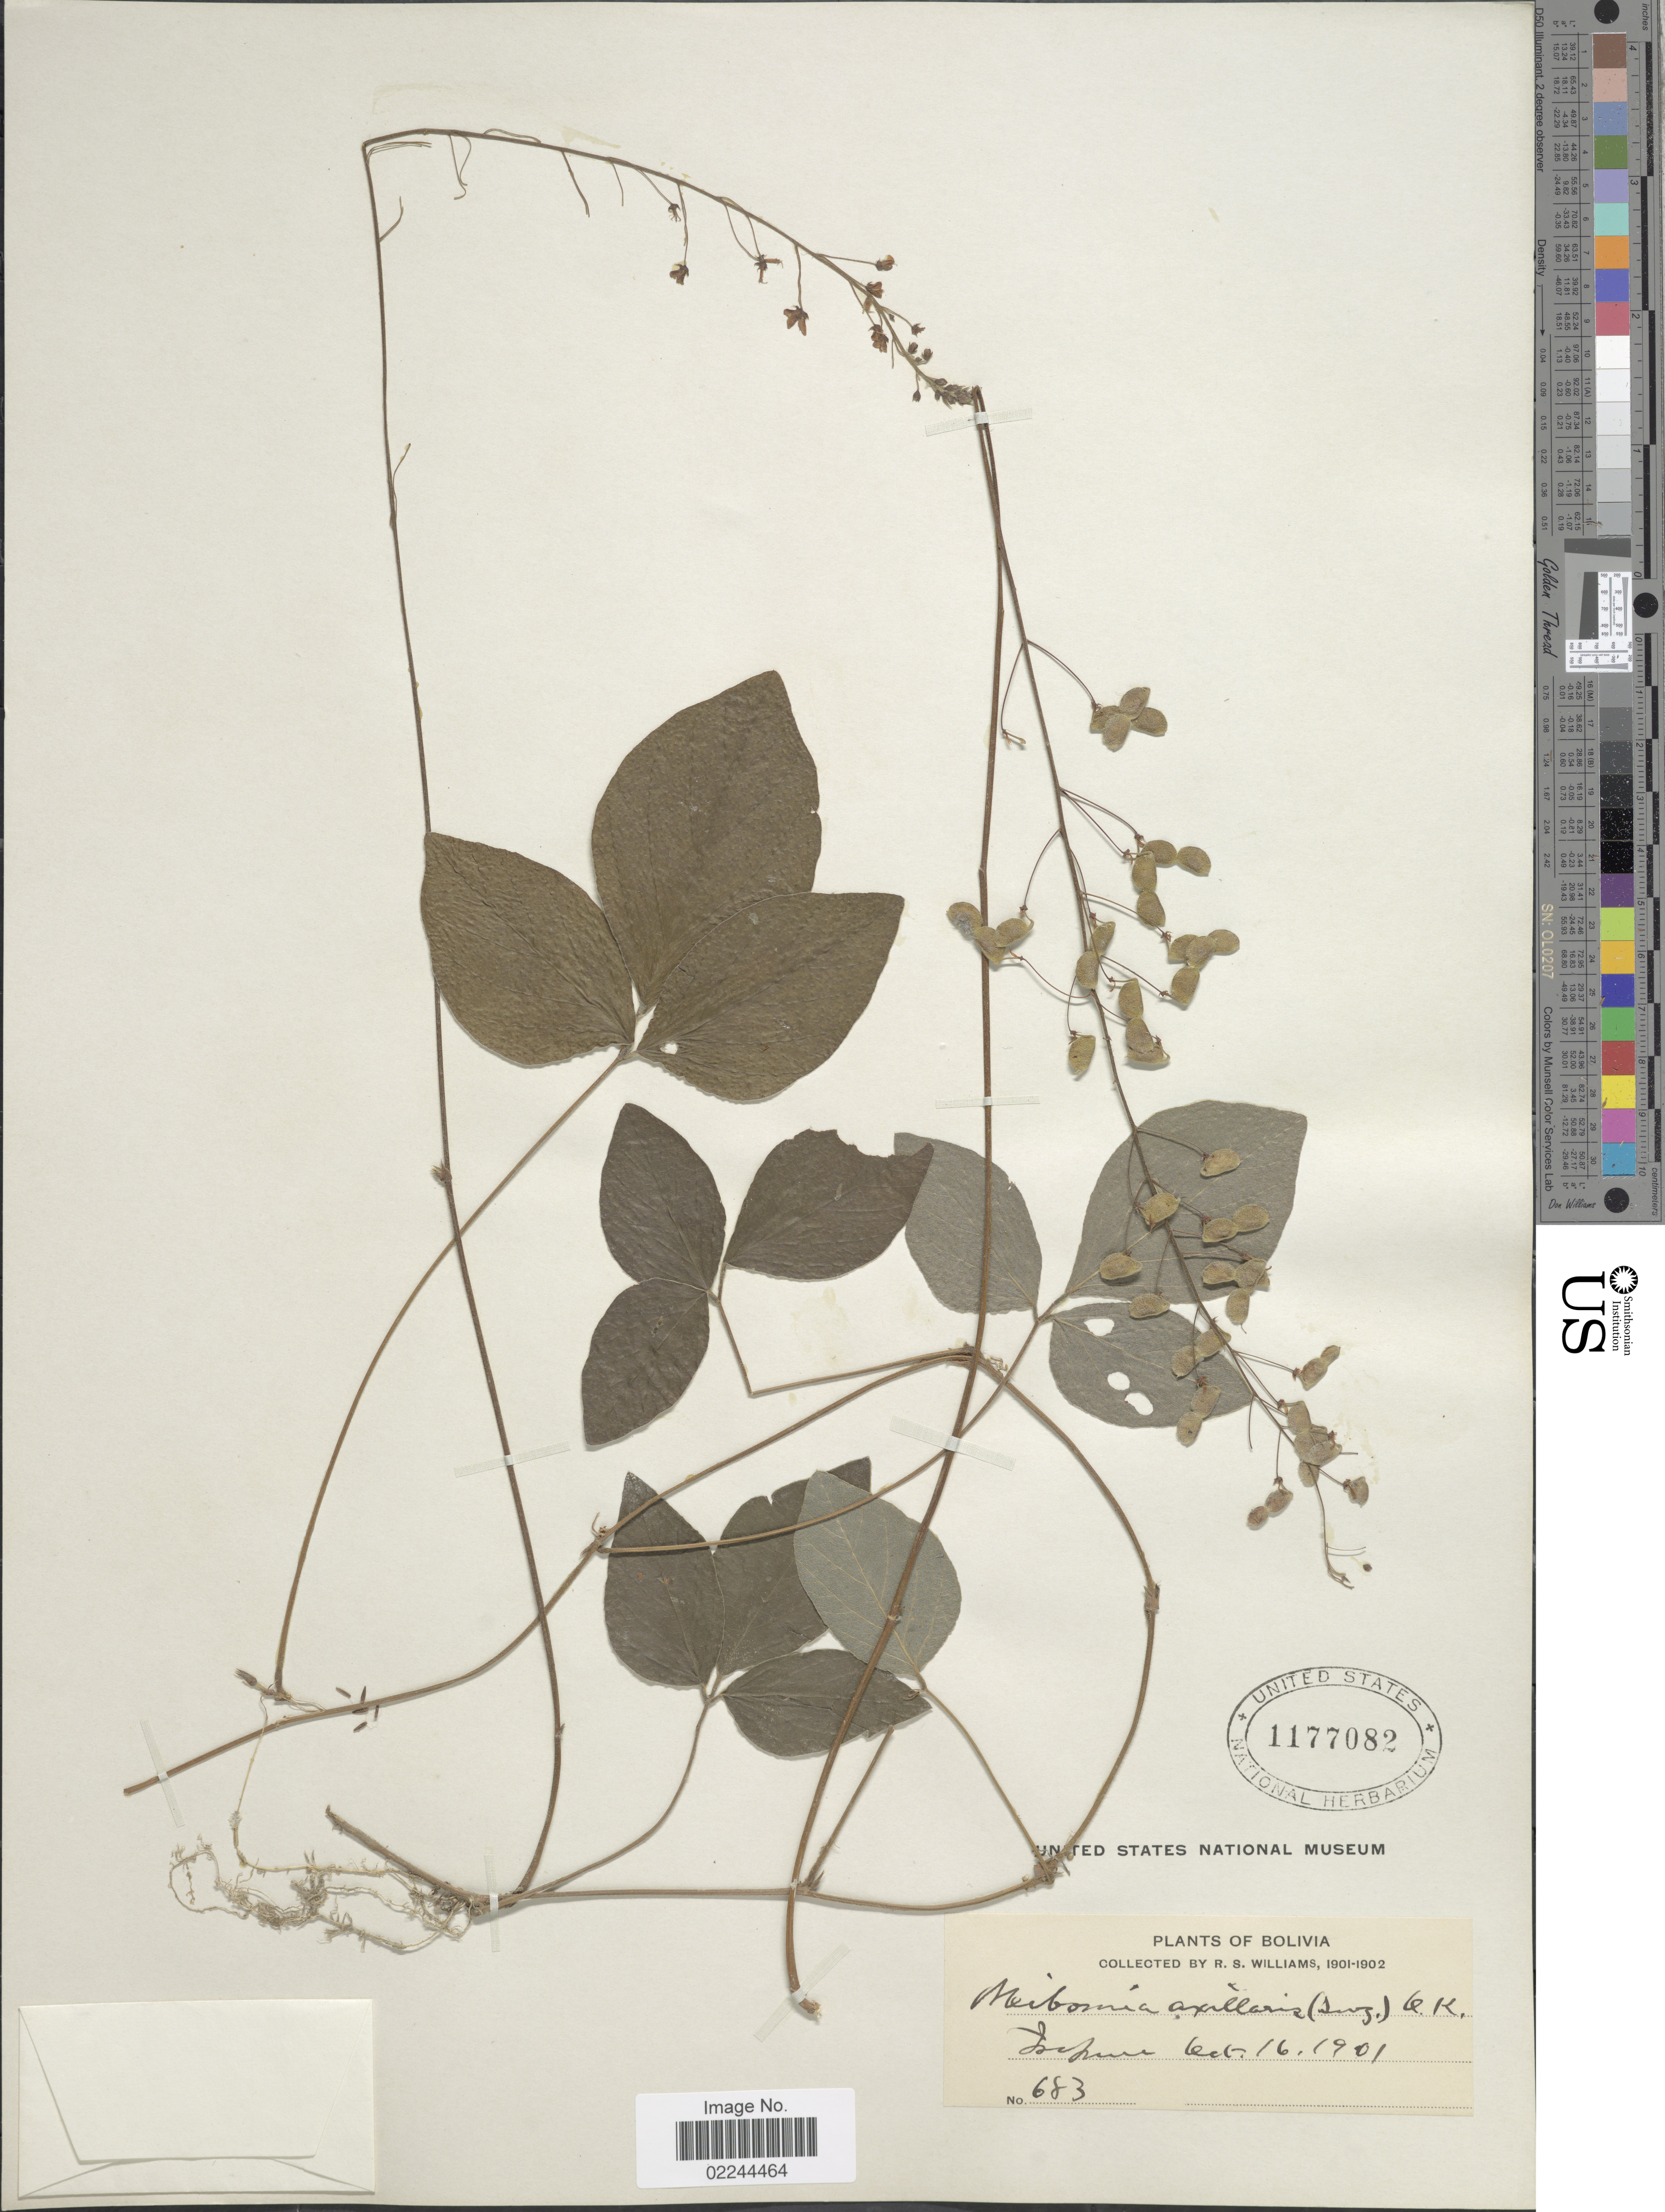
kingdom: Plantae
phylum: Tracheophyta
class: Magnoliopsida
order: Fabales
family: Fabaceae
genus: Desmodium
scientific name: Desmodium axillare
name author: (Sw.) DC.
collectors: R. S. Williams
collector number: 683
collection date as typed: Oct. 16, 1901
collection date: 1901-10-16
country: Bolivia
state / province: La Páz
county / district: Larecaja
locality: Isupuri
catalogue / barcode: US 1177082